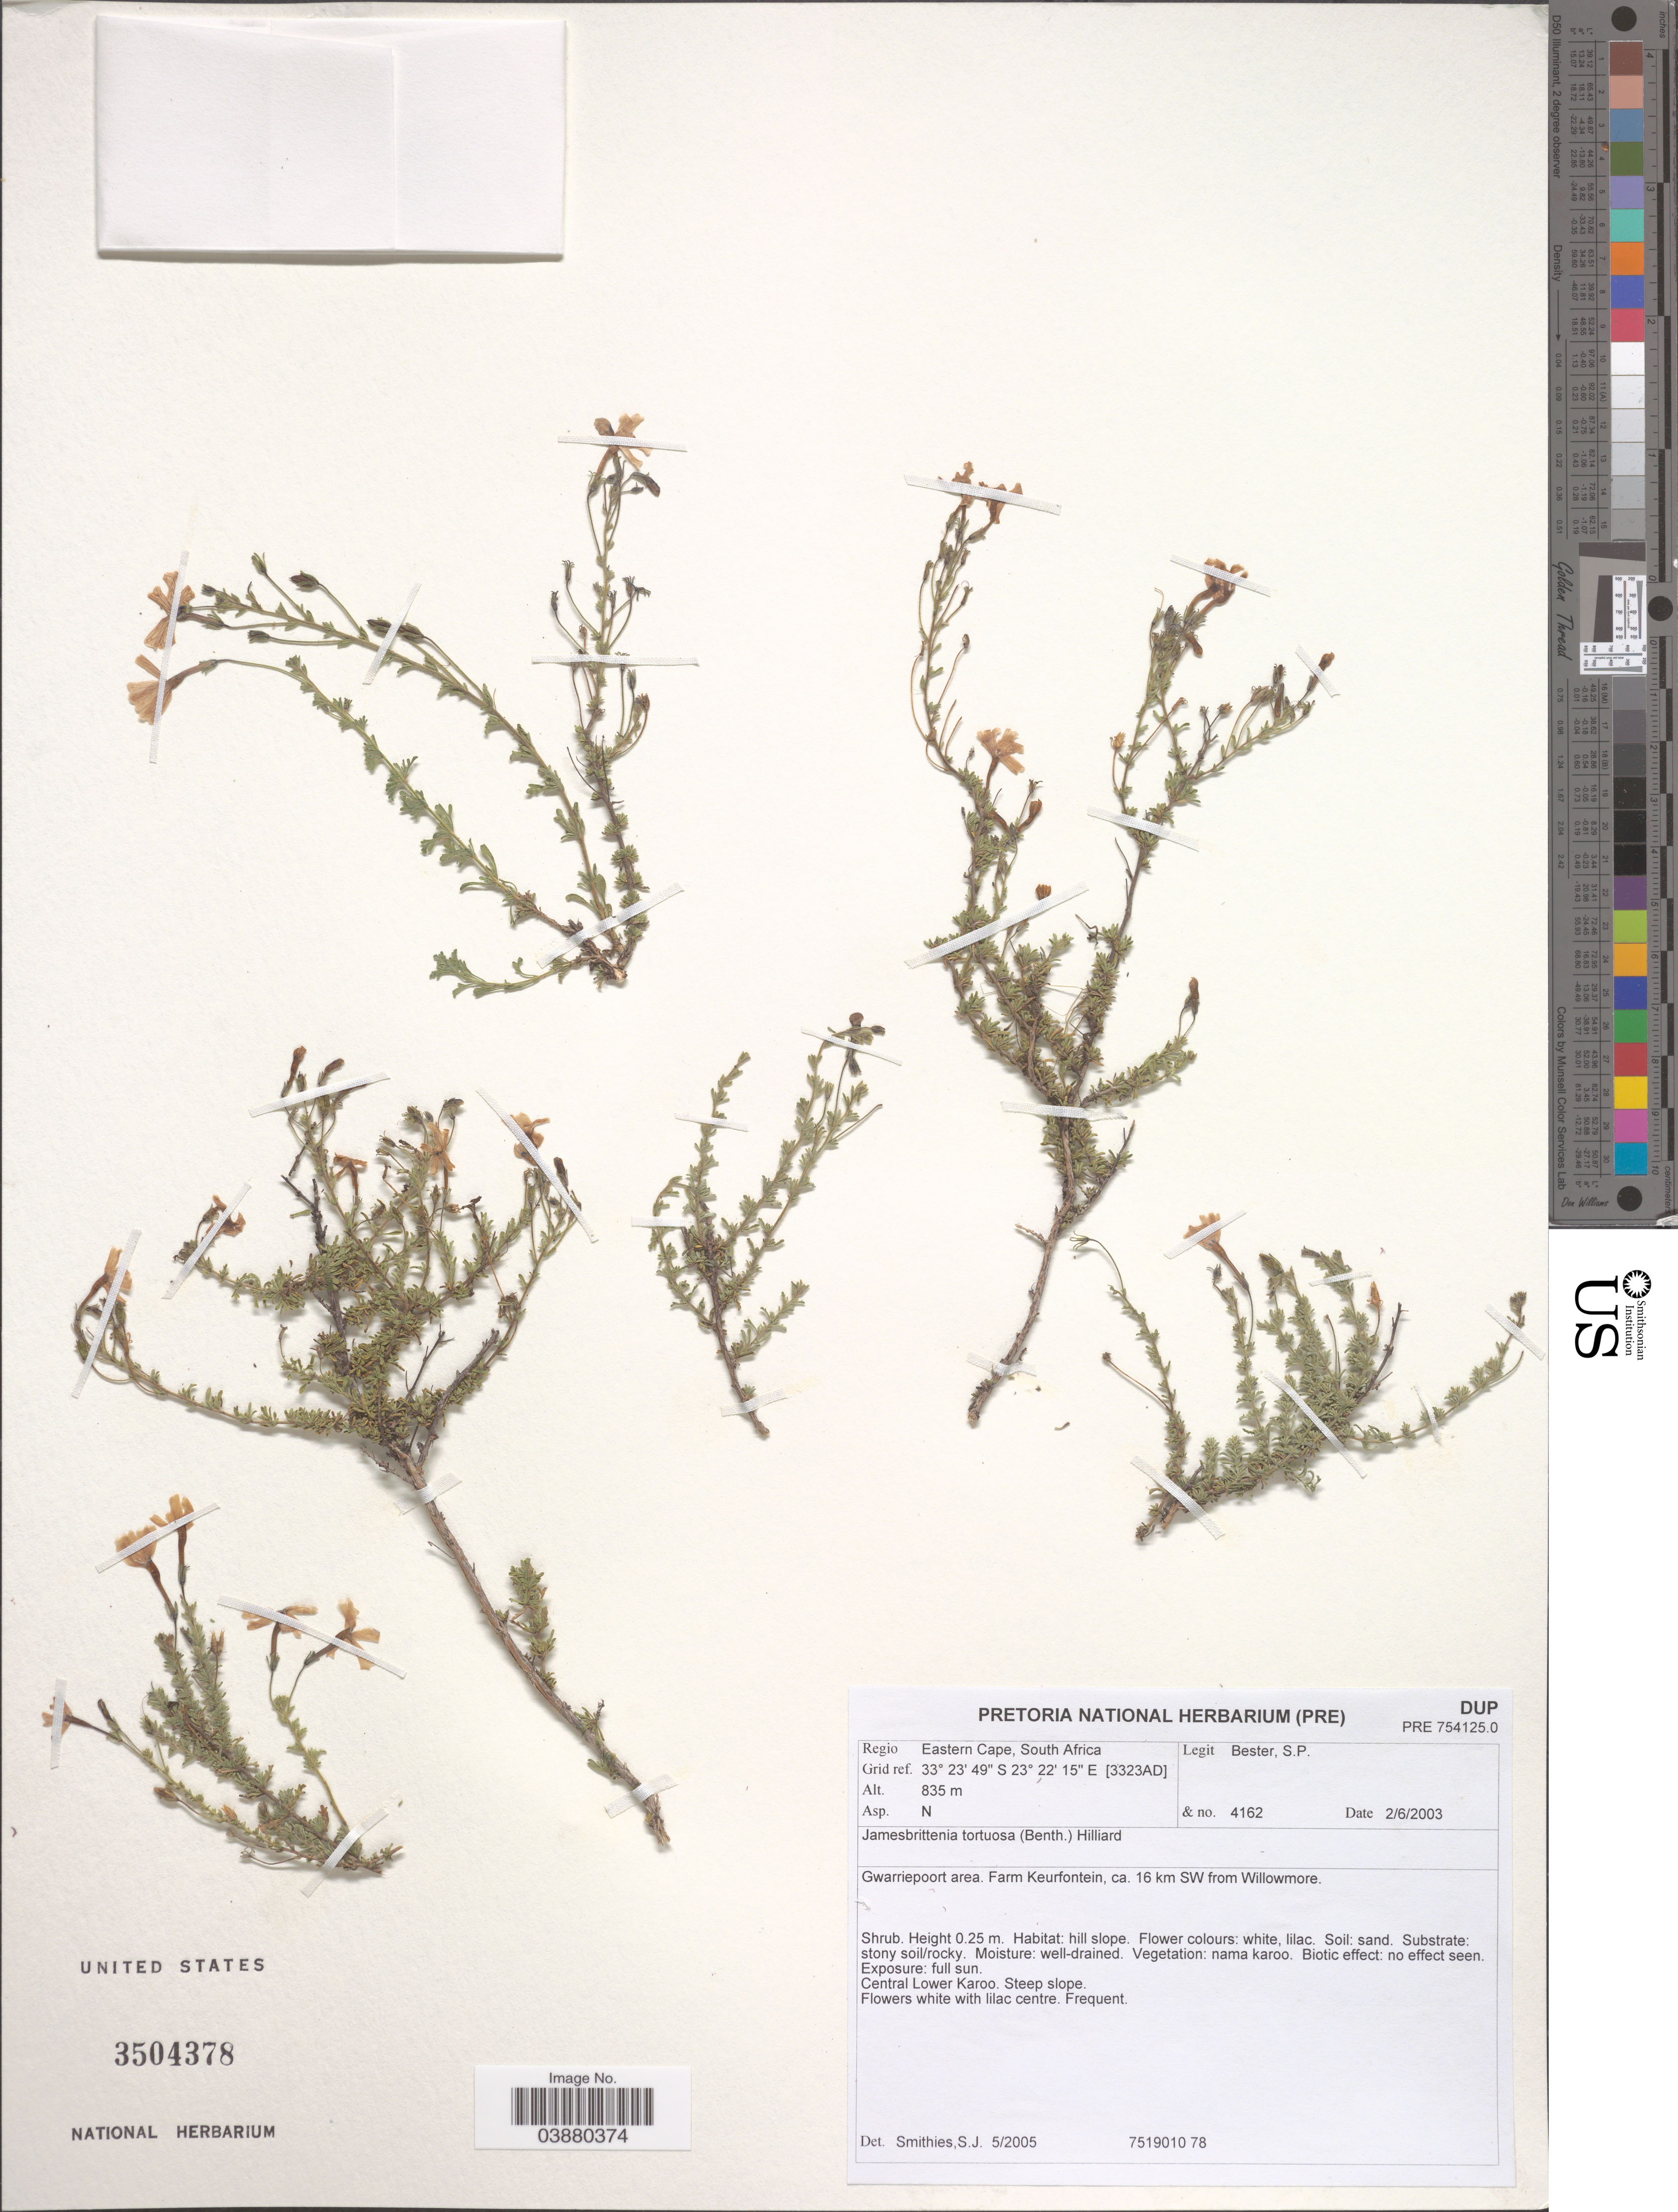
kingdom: Plantae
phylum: Tracheophyta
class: Magnoliopsida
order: Lamiales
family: Scrophulariaceae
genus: Jamesbrittenia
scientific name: Jamesbrittenia tortuosa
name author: (Benth.) Hilliard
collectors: S. Bester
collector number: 4162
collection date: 2003-06-02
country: South Africa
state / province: Eastern Cape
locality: Regio Eastern Cape. Grid ref. [3323AD]. Asp. N. Gwarriepoort area. Farm Keurfontein, ca. 16 km SW from Willowmore.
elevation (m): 835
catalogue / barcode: US 3504378